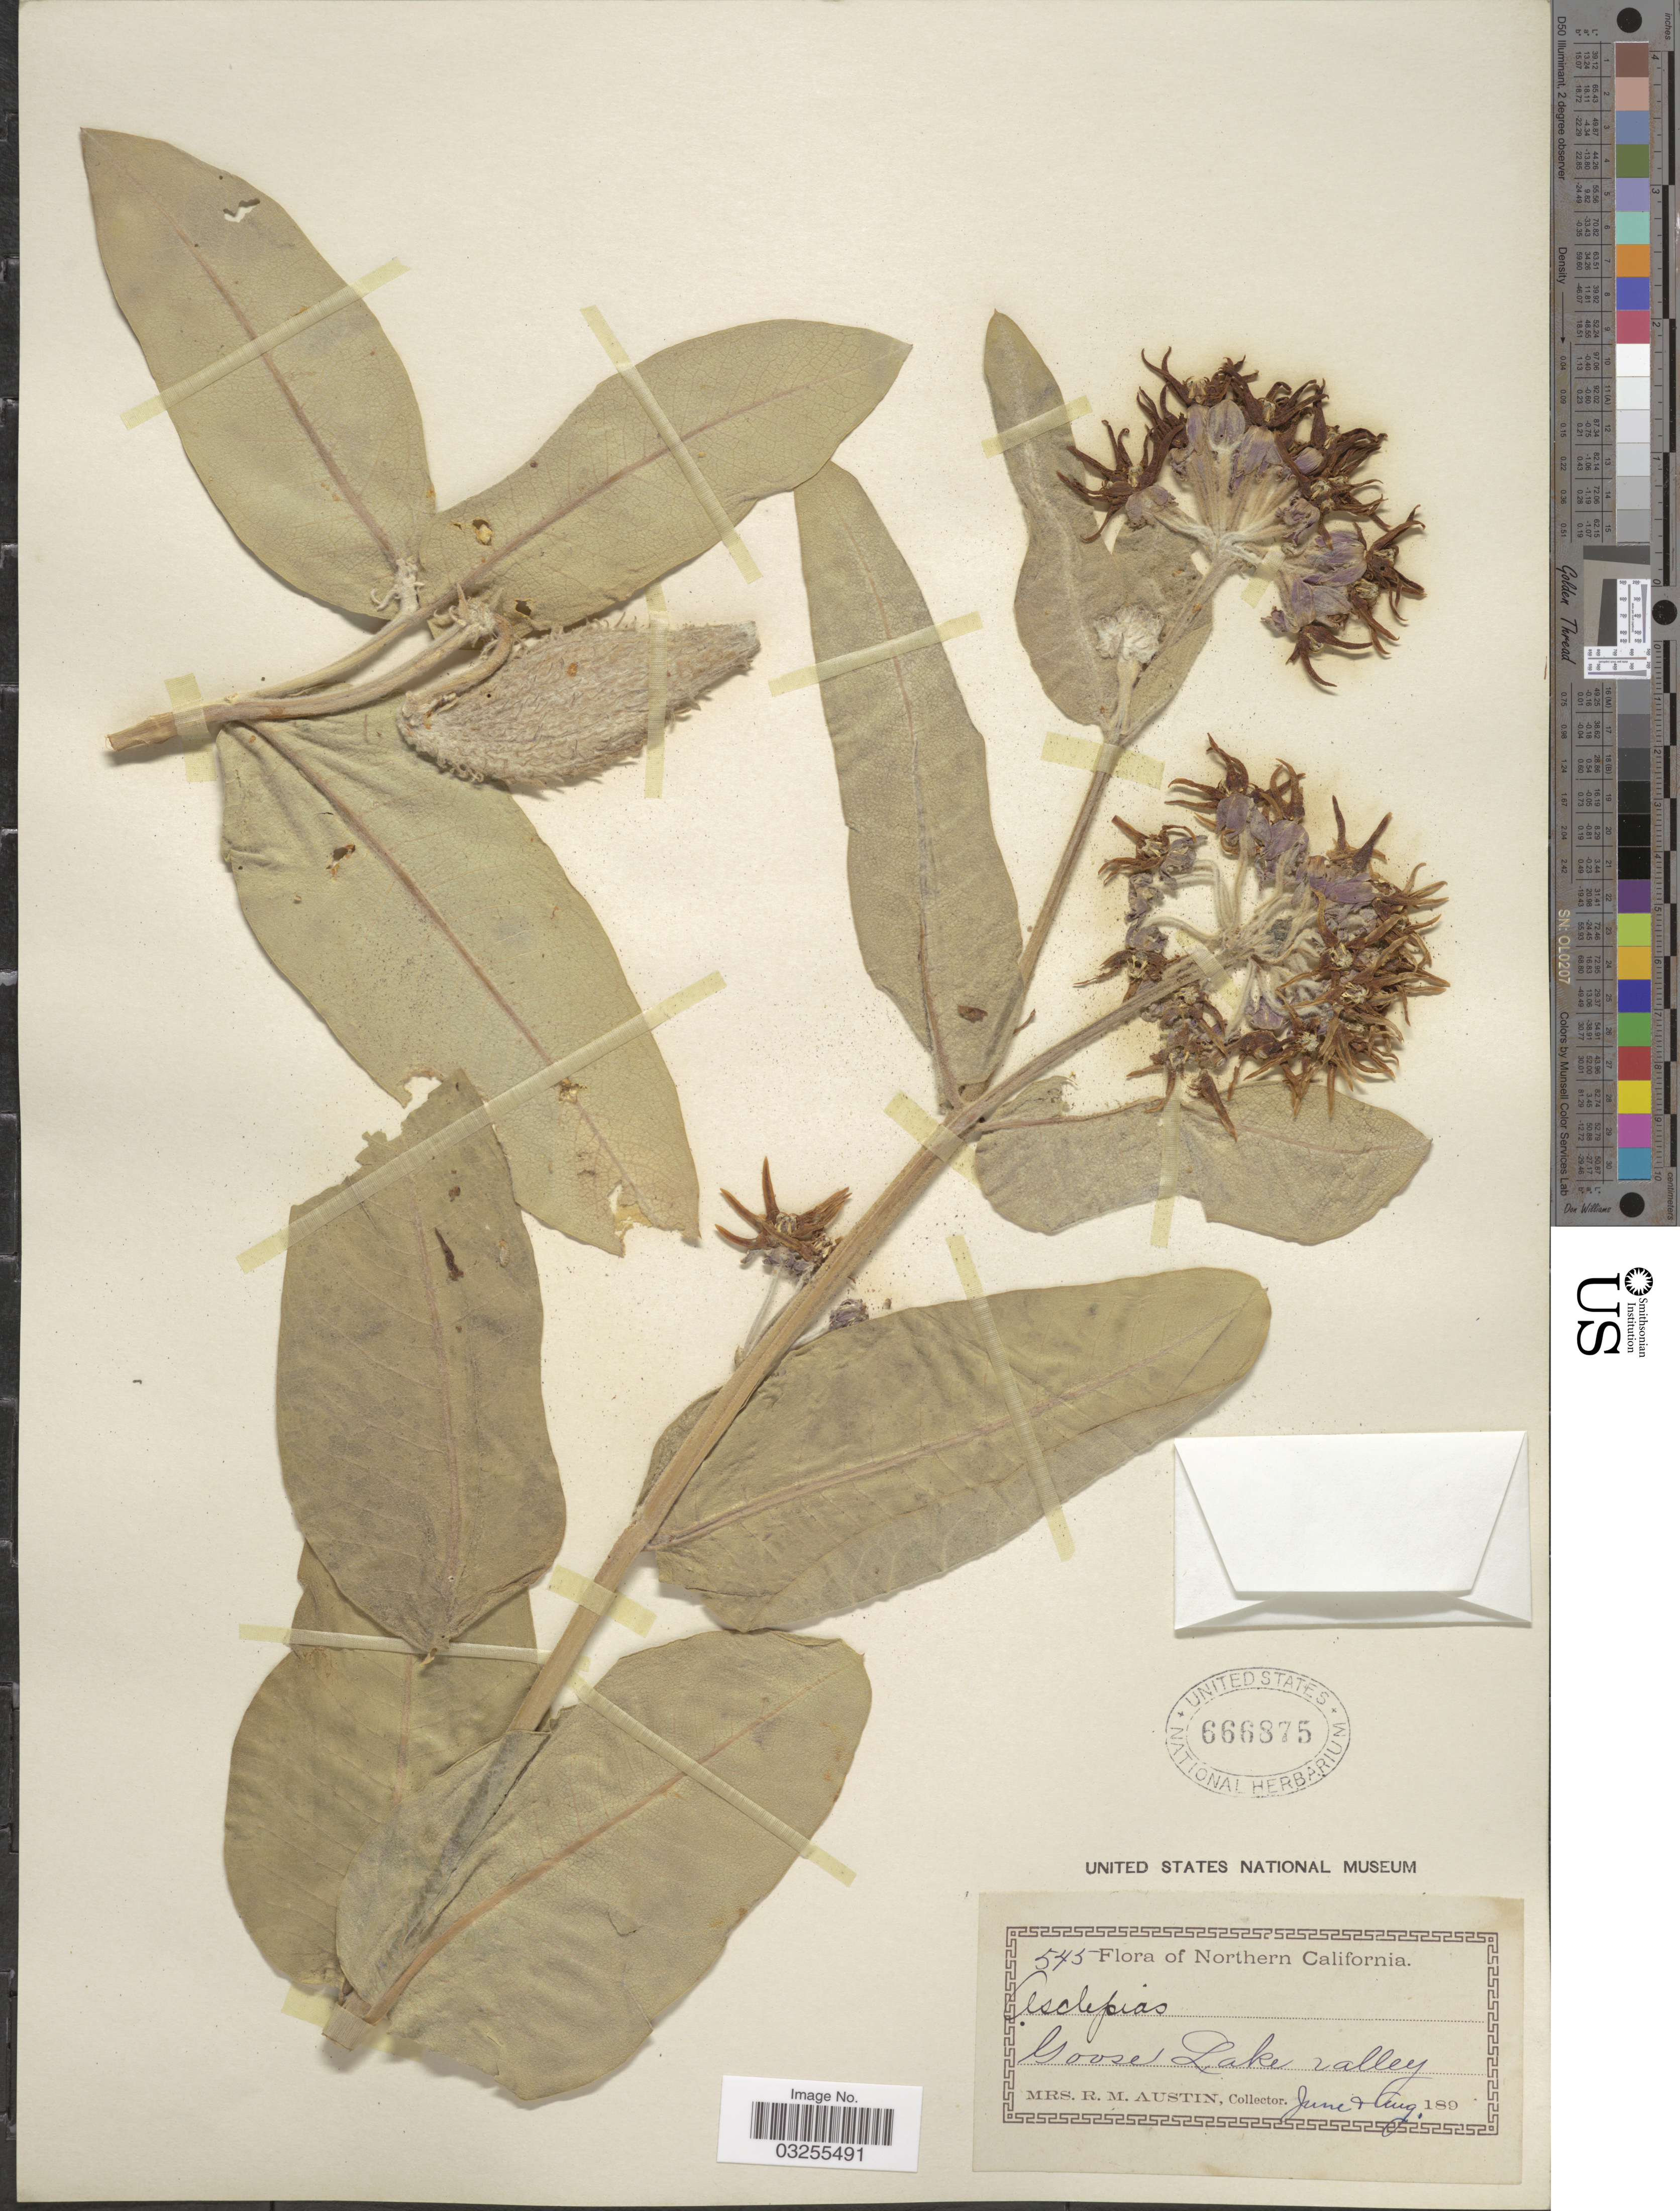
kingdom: Plantae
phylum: Tracheophyta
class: Magnoliopsida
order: Gentianales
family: Apocynaceae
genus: Asclepias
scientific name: Asclepias speciosa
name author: Torr.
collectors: R. Austin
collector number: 545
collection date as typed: June & Aug. 189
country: United States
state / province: California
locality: Northern California. Goose Lake valley.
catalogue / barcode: US 666875